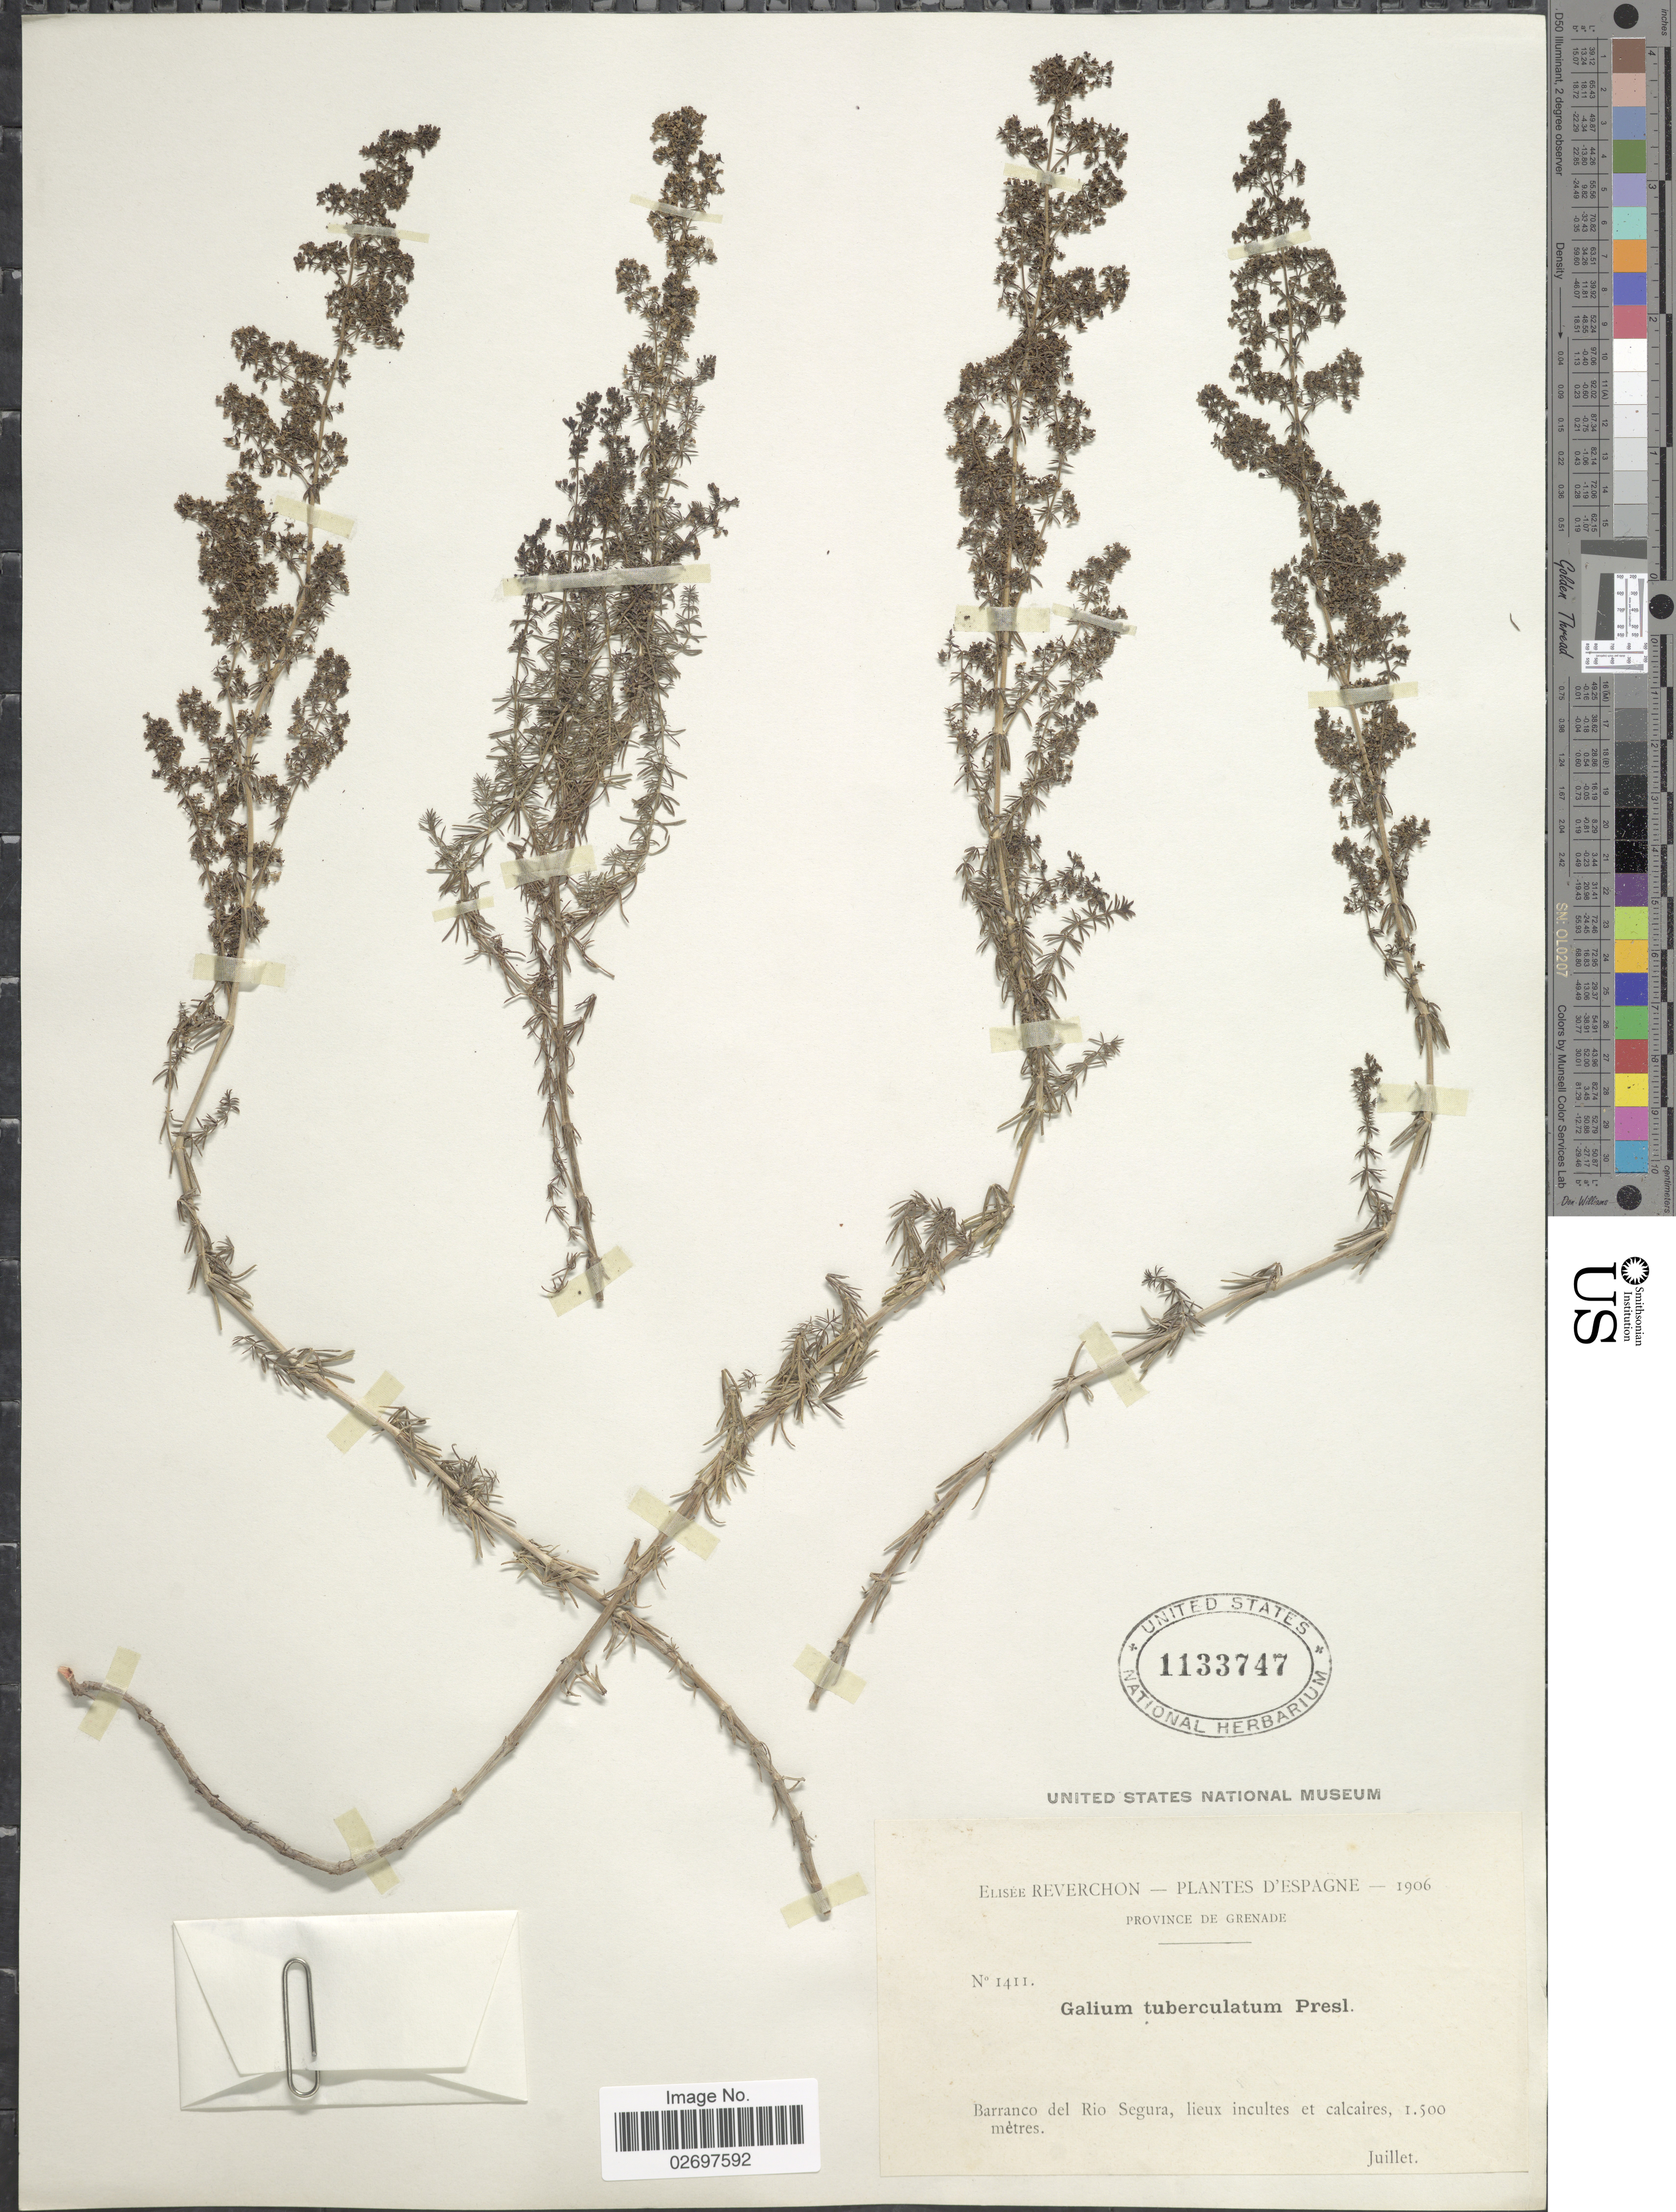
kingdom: Plantae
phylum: Tracheophyta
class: Magnoliopsida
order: Gentianales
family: Rubiaceae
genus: Galium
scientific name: Galium tuberculatum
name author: C. Presl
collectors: E. Reverchon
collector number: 1411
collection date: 1906-07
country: Spain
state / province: Andalucía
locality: D'Espagne. Province de Grenade. Barranco del Rio Segura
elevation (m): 1500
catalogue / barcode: US 1133747